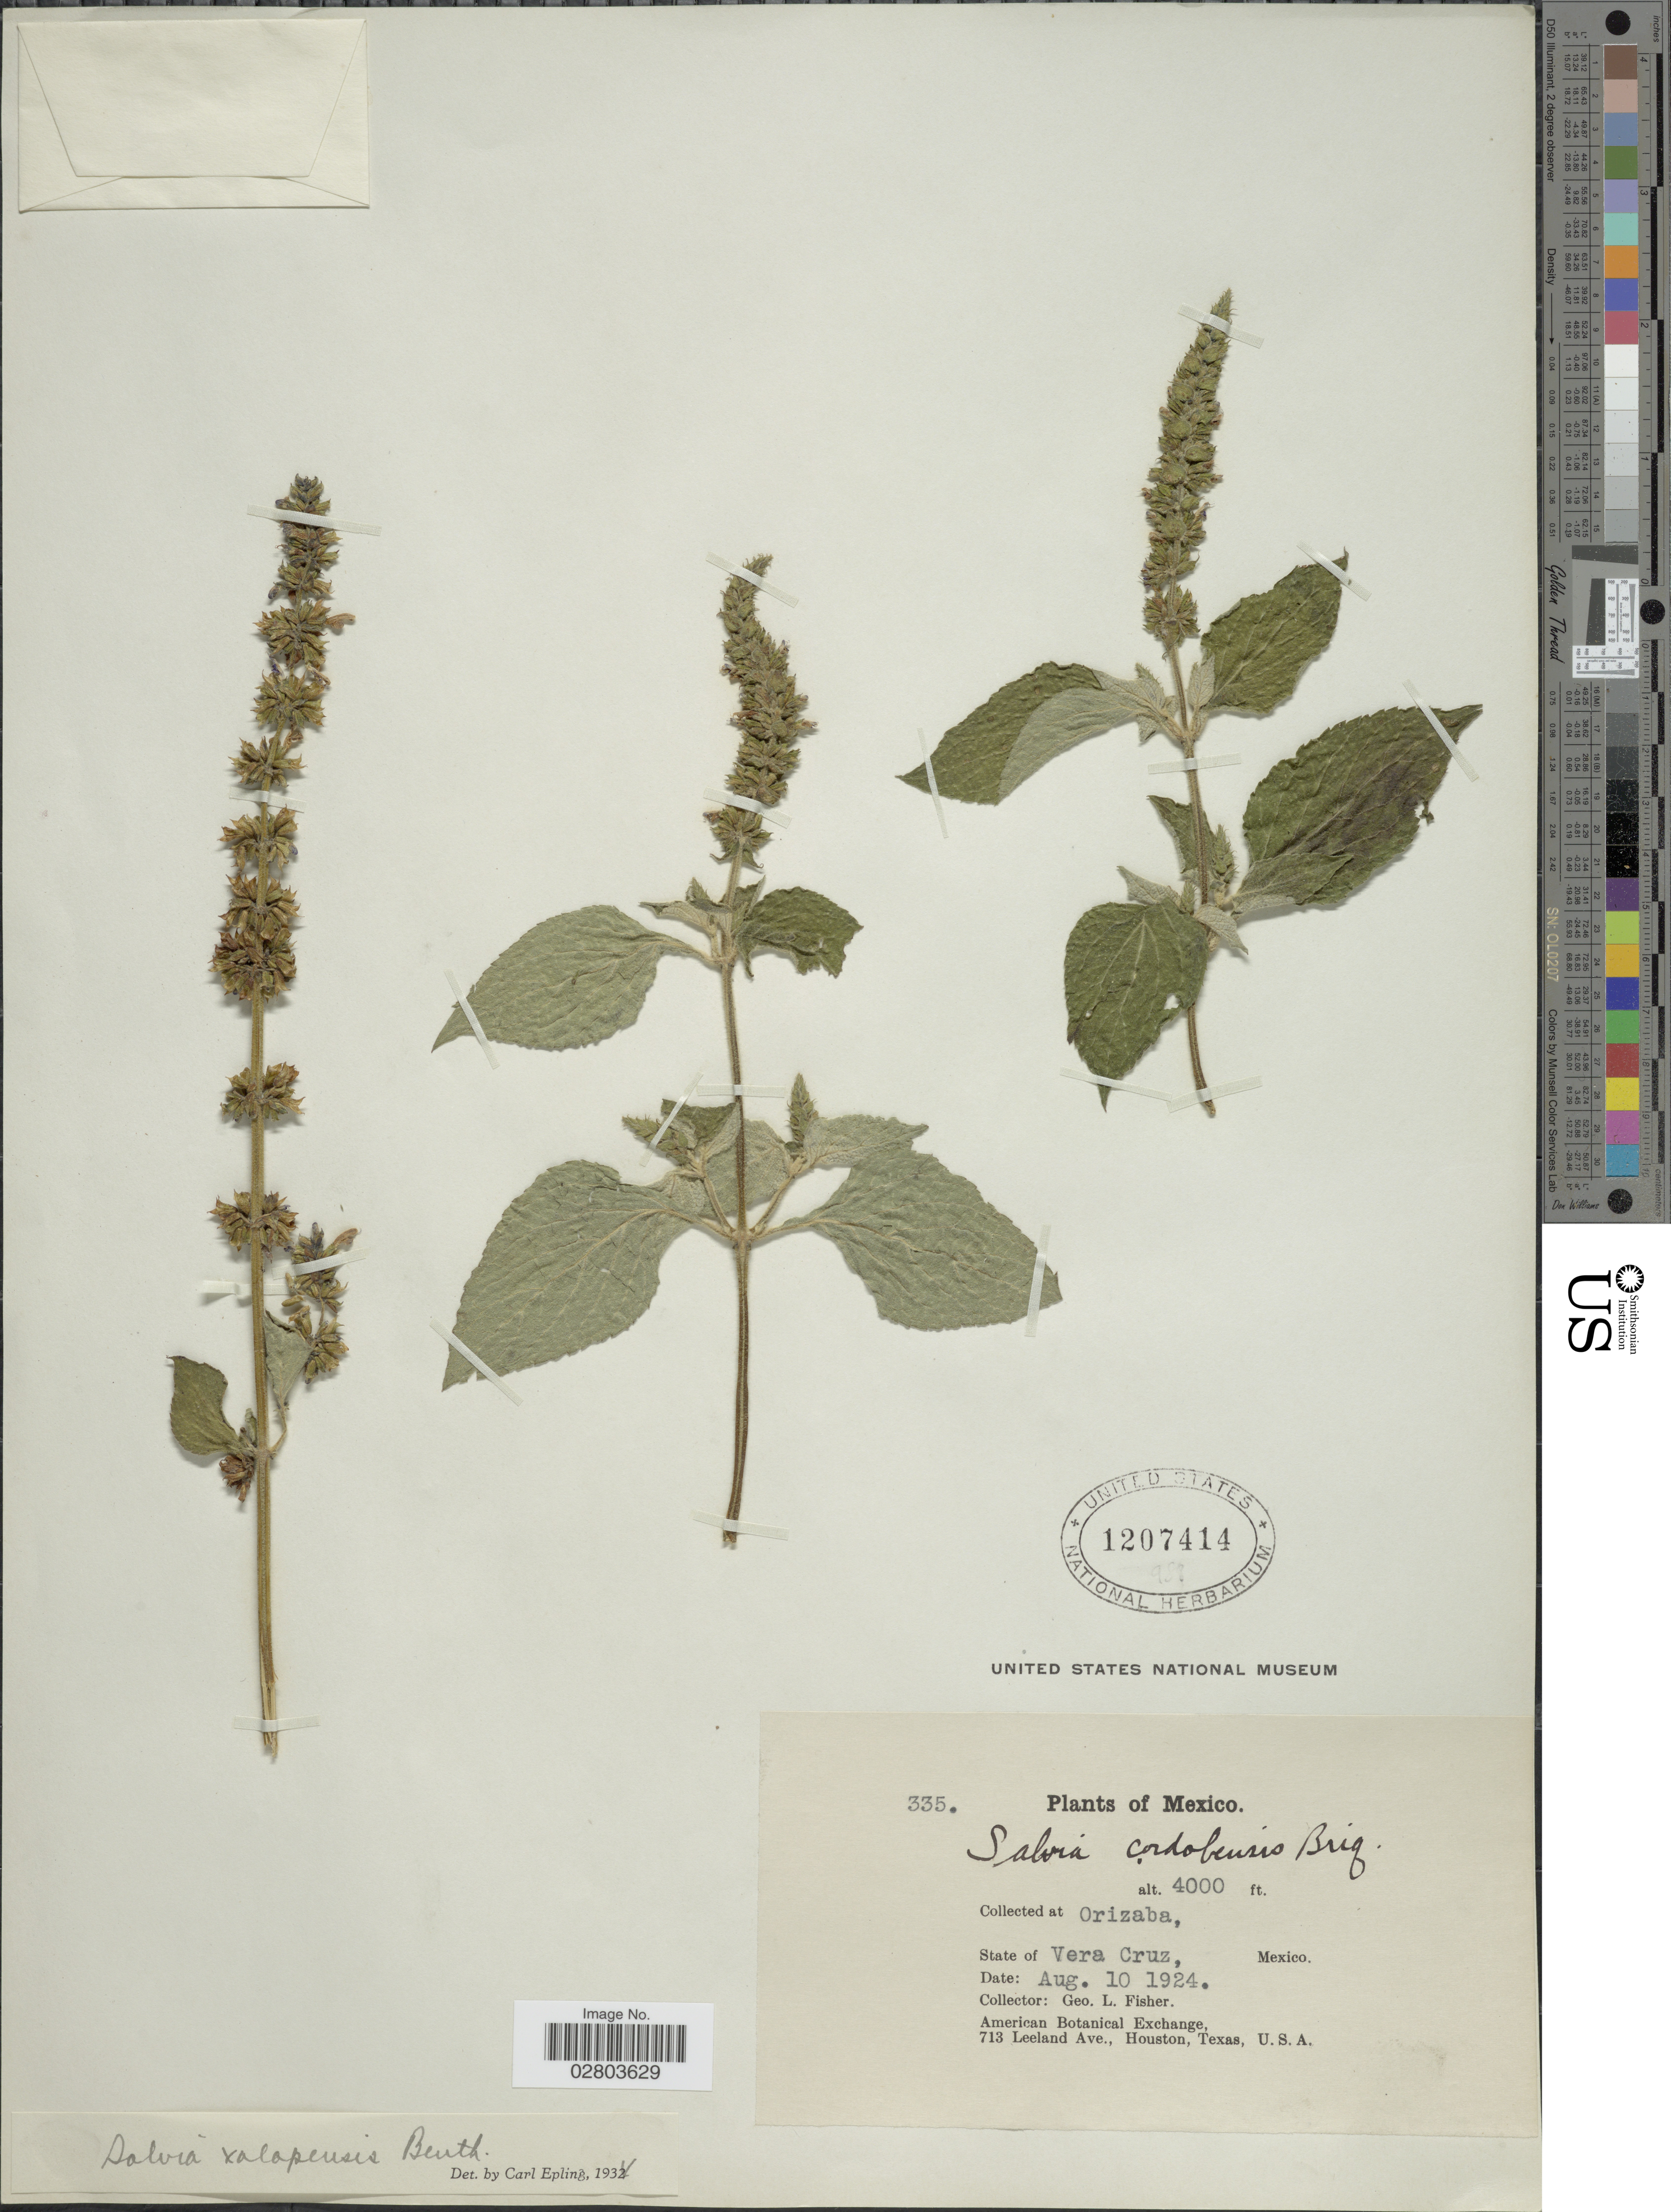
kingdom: Plantae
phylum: Tracheophyta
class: Magnoliopsida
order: Lamiales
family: Lamiaceae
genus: Salvia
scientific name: Salvia xalapensis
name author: Benth.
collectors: G. L. Fisher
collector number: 335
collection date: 1924-08-10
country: Mexico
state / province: Veracruz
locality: Orizaba. State of Vera Cruz.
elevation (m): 1219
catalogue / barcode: US 1207414